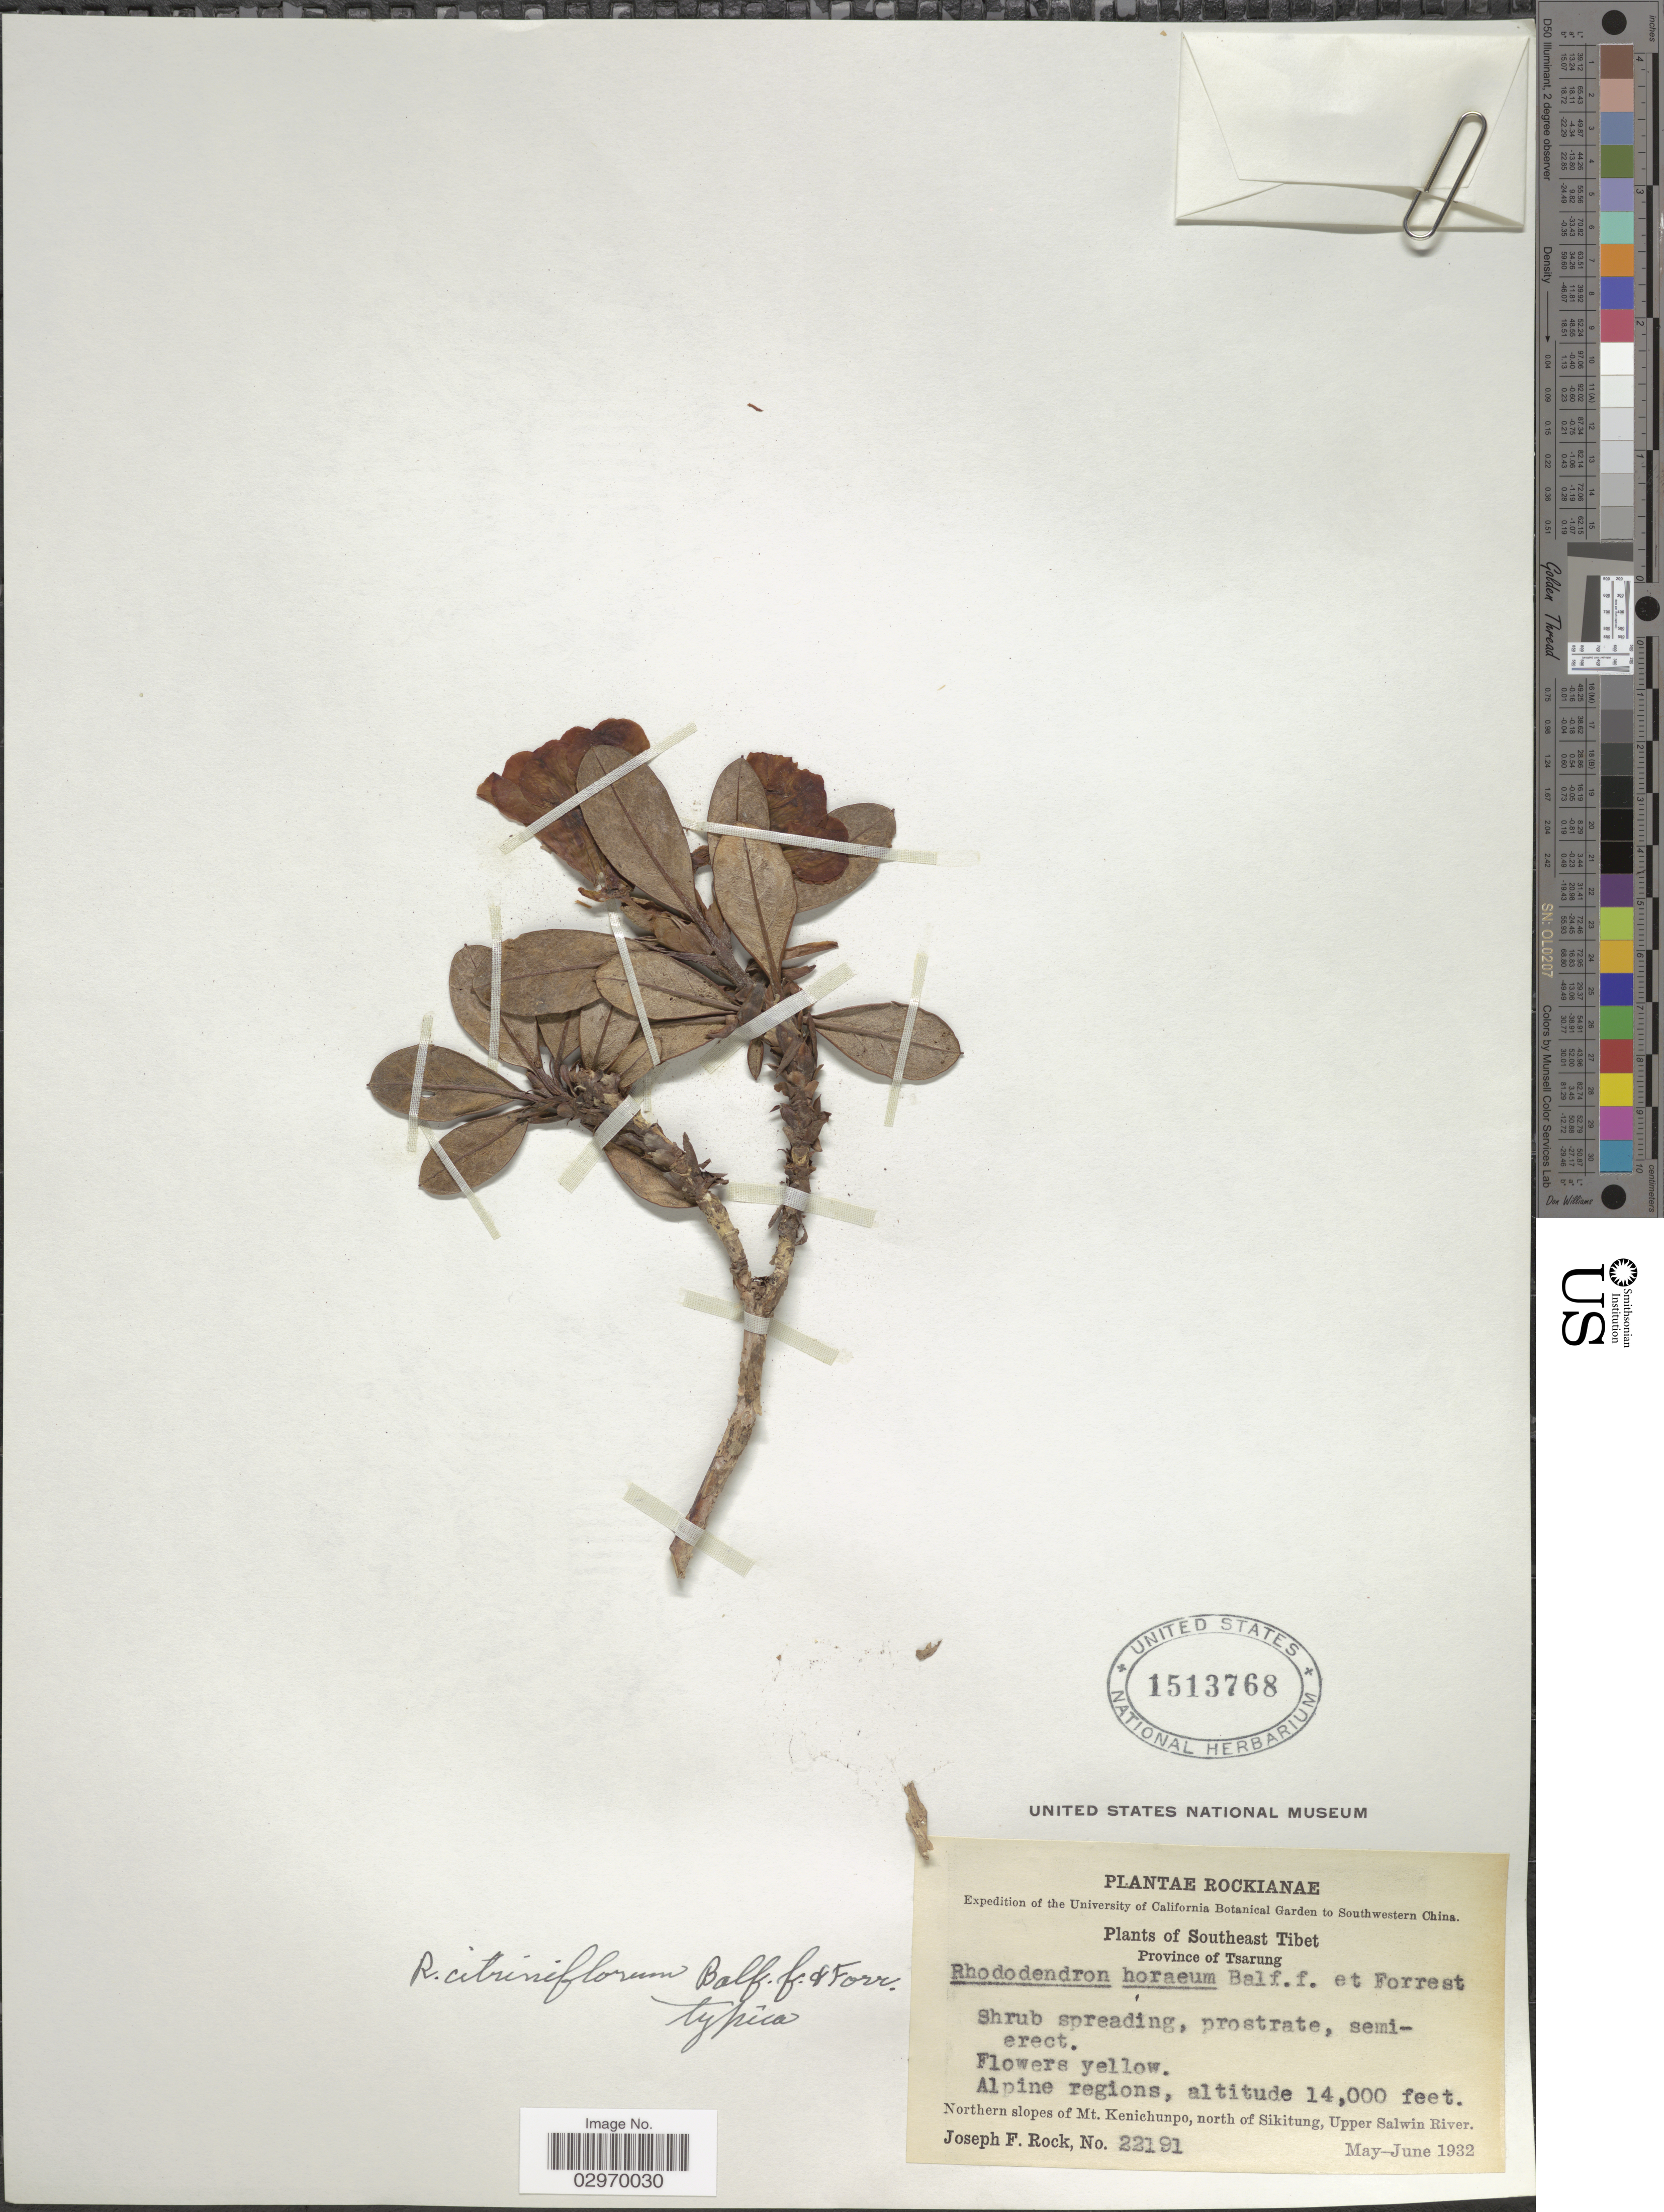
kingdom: Plantae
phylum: Tracheophyta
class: Magnoliopsida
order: Ericales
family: Ericaceae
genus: Rhododendron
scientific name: Rhododendron citriniflorum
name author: Balf. f. & Forrest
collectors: J. F. Rock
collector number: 22191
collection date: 1932-05/1932-06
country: China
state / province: Xizang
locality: Southwestern China. Southeast Tibet. Province of Tsarung. Alpine regions. Northern slopes of Mt. Kenichunpo, north of Sikitung, Upper Salwin River.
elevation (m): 4267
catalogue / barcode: US 1513768